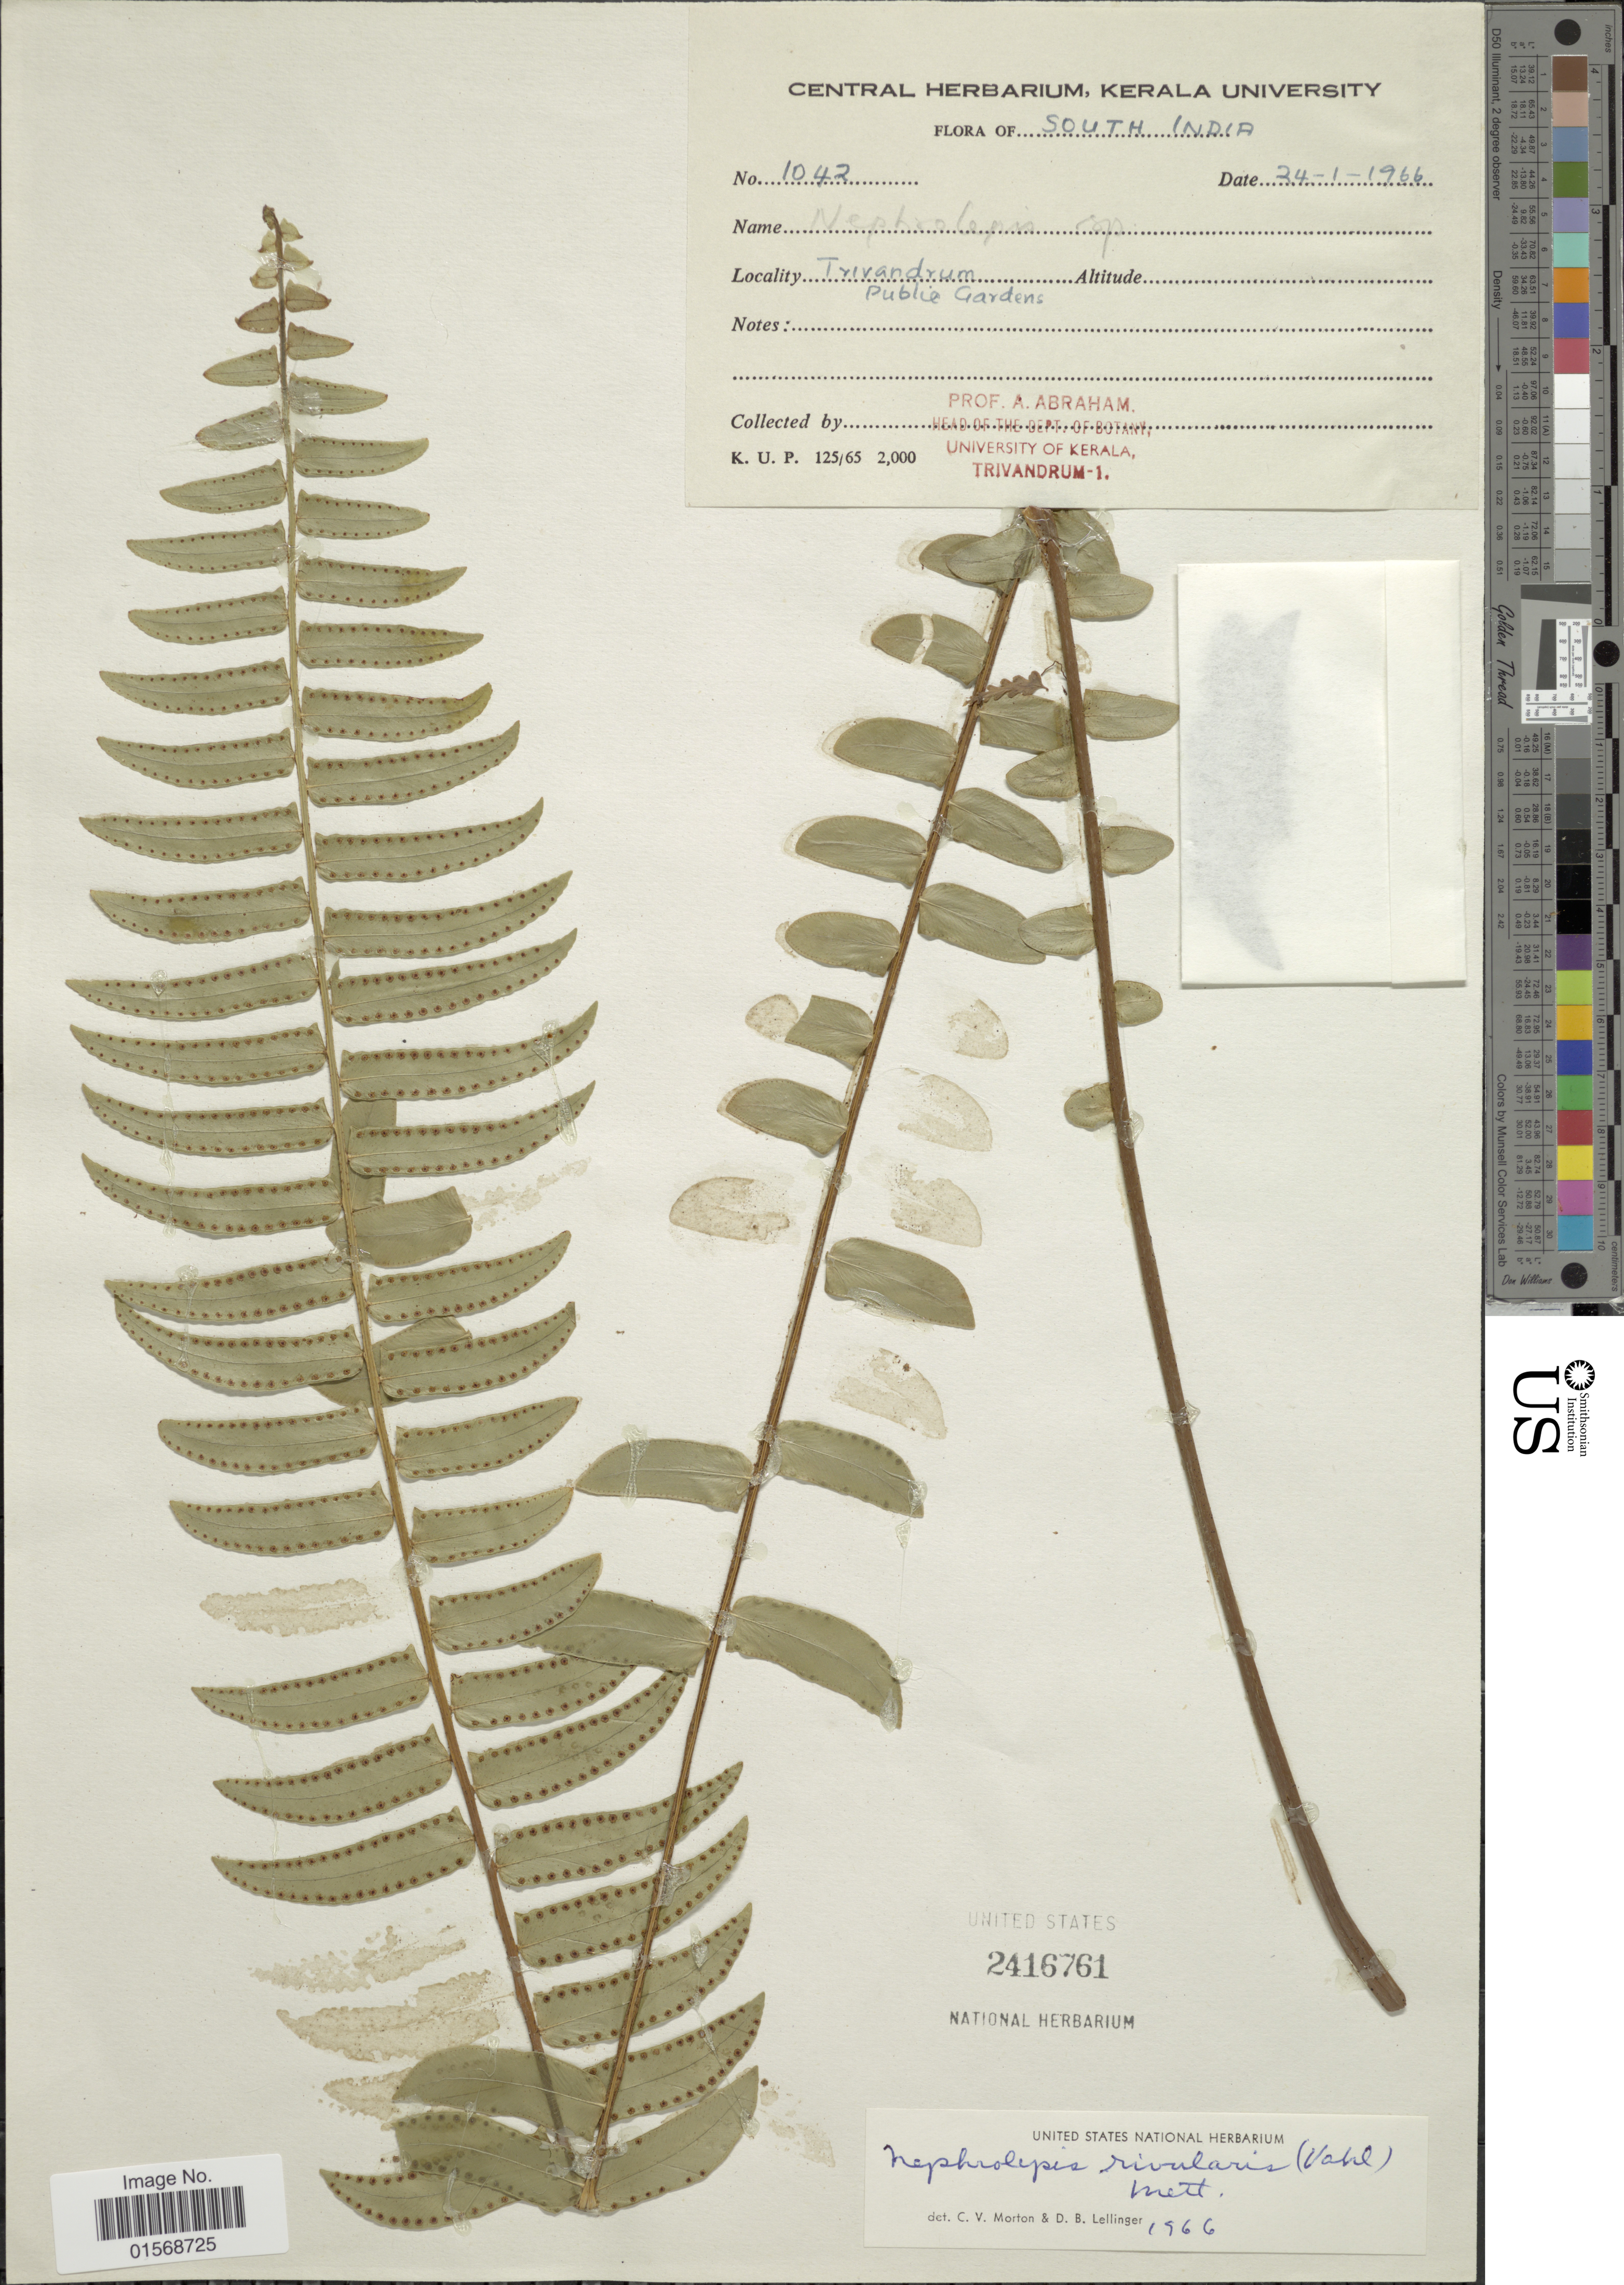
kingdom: Plantae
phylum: Tracheophyta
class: Polypodiopsida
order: Polypodiales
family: Nephrolepidaceae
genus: Nephrolepis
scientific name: Nephrolepis rivularis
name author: (Vahl) Mett. ex Krug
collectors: A. Abraham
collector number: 1042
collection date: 1966-01-24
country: India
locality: South India. Trivandrum, Public Gardens.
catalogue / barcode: US 2416761